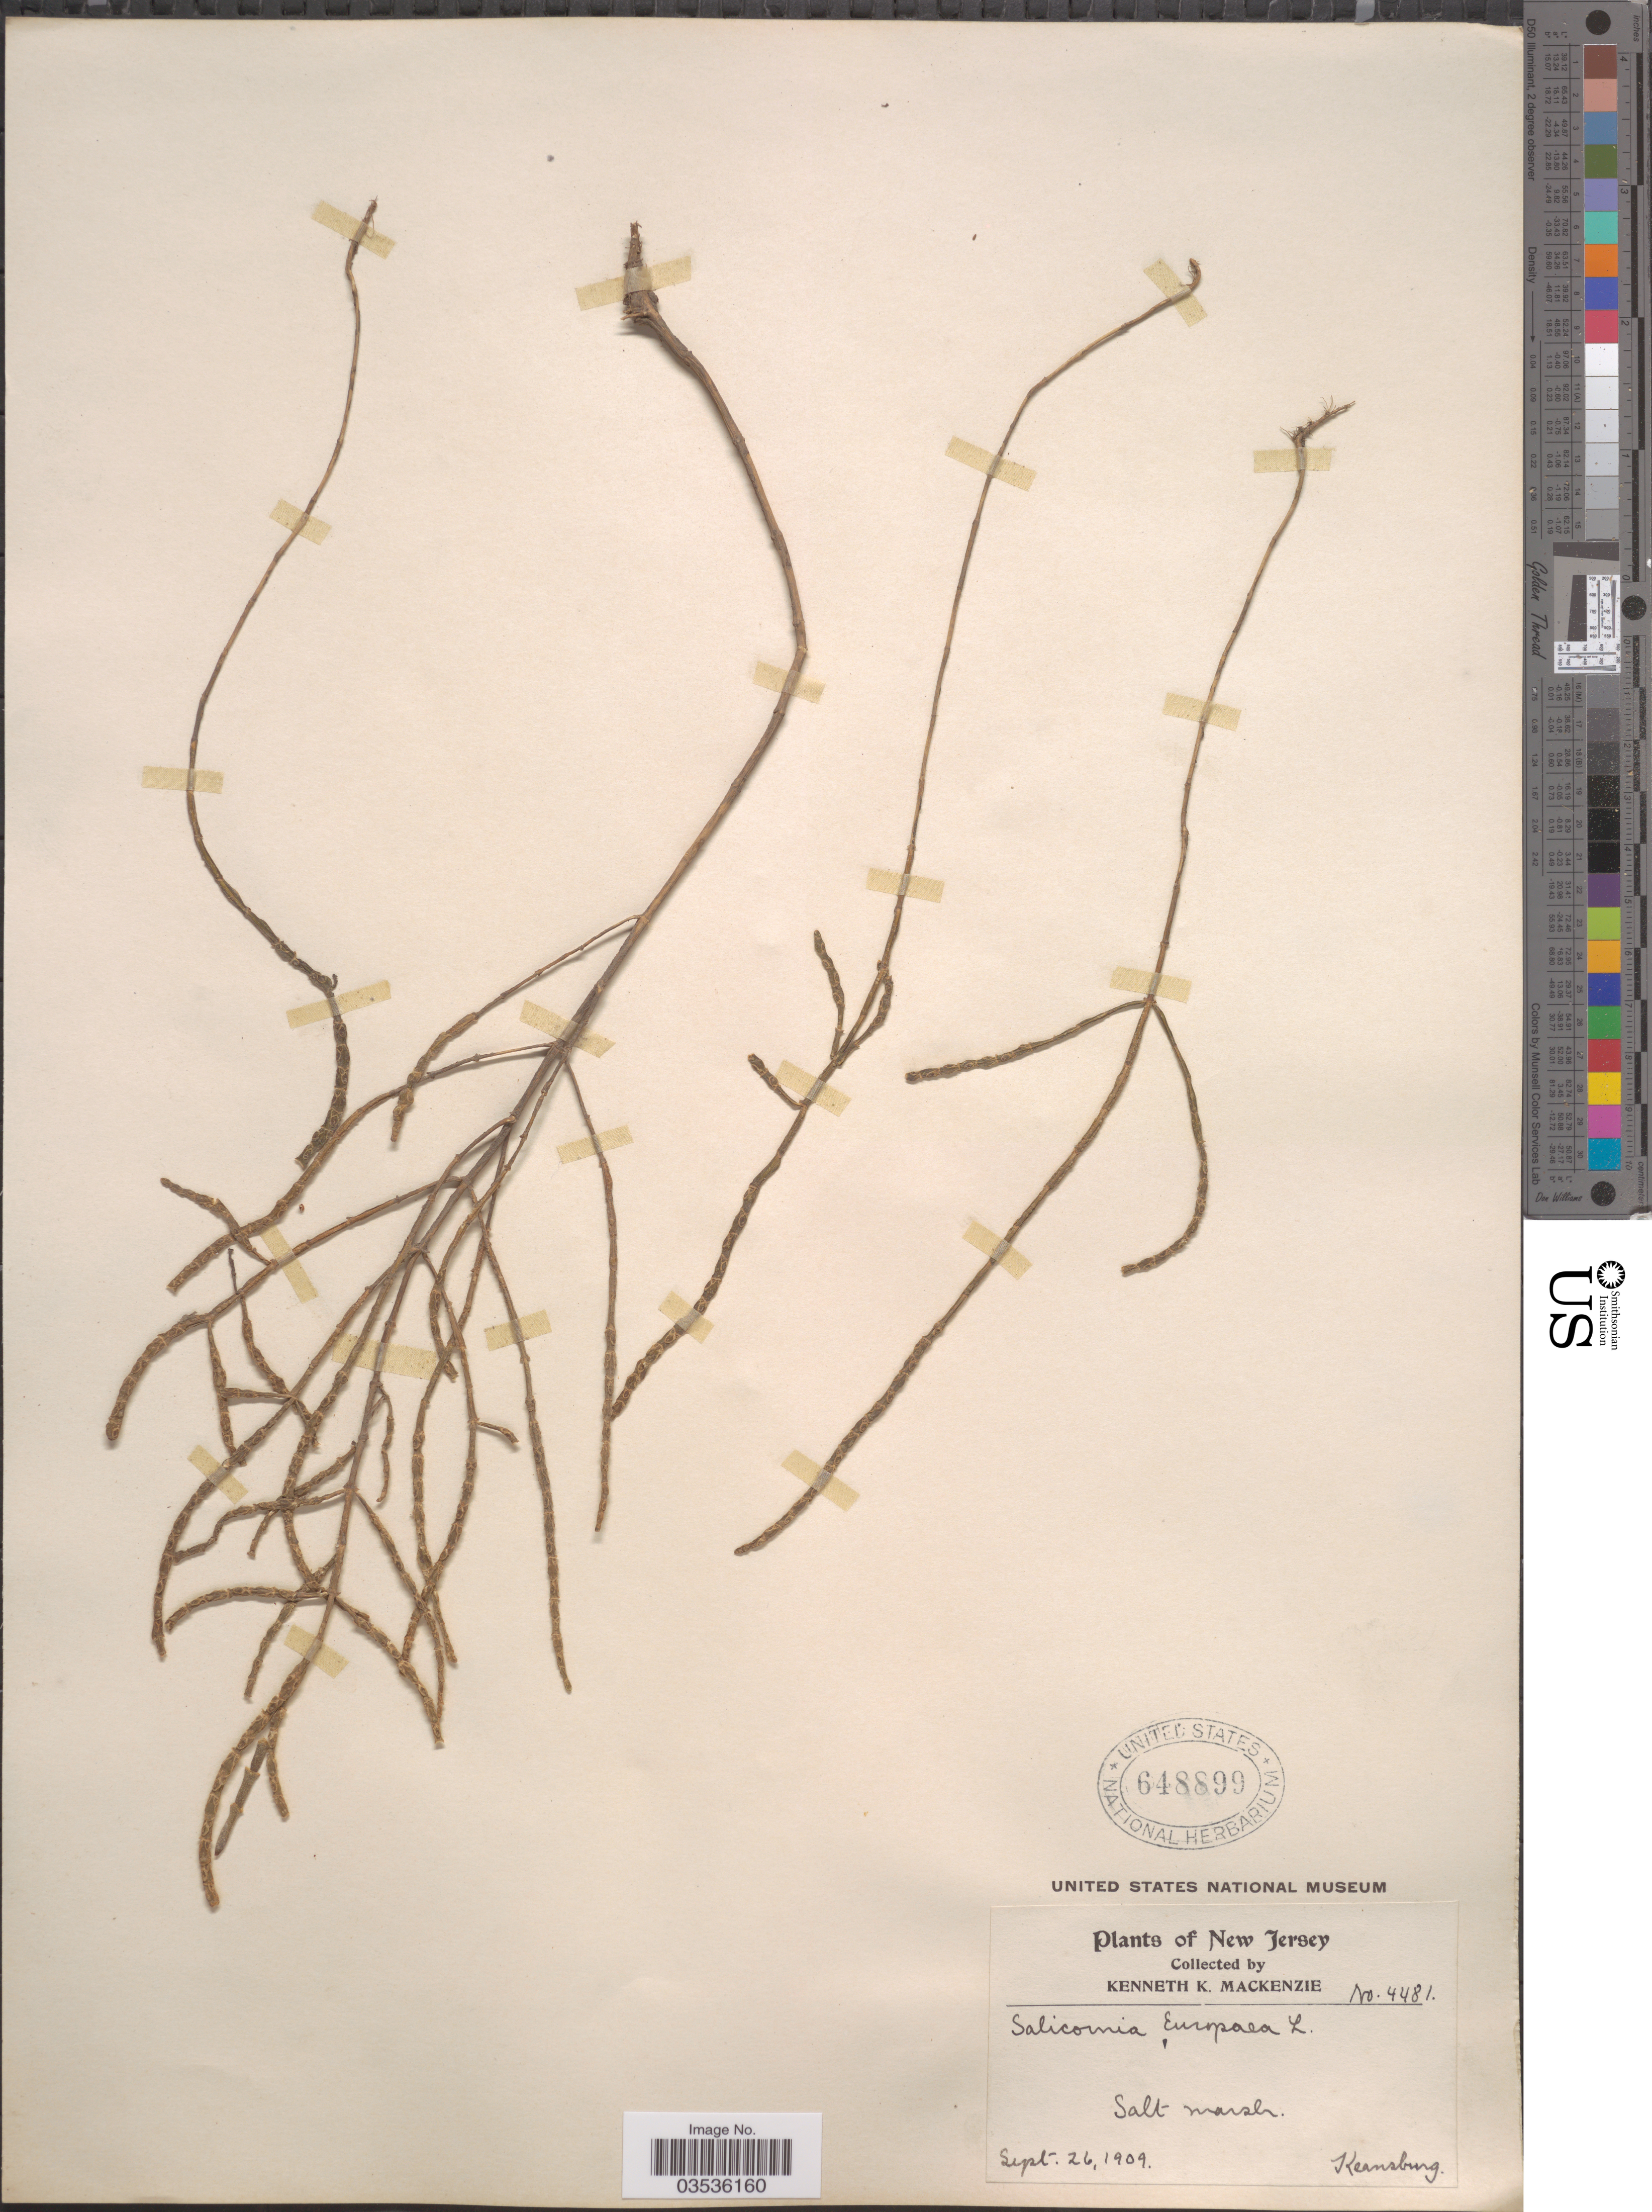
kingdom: Plantae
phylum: Tracheophyta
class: Magnoliopsida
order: Caryophyllales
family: Amaranthaceae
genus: Salicornia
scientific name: Salicornia europaea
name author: L.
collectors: K. K. Mackenzie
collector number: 4481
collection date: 1909-09-26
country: United States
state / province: New Jersey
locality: Keansburg.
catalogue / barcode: US 648899